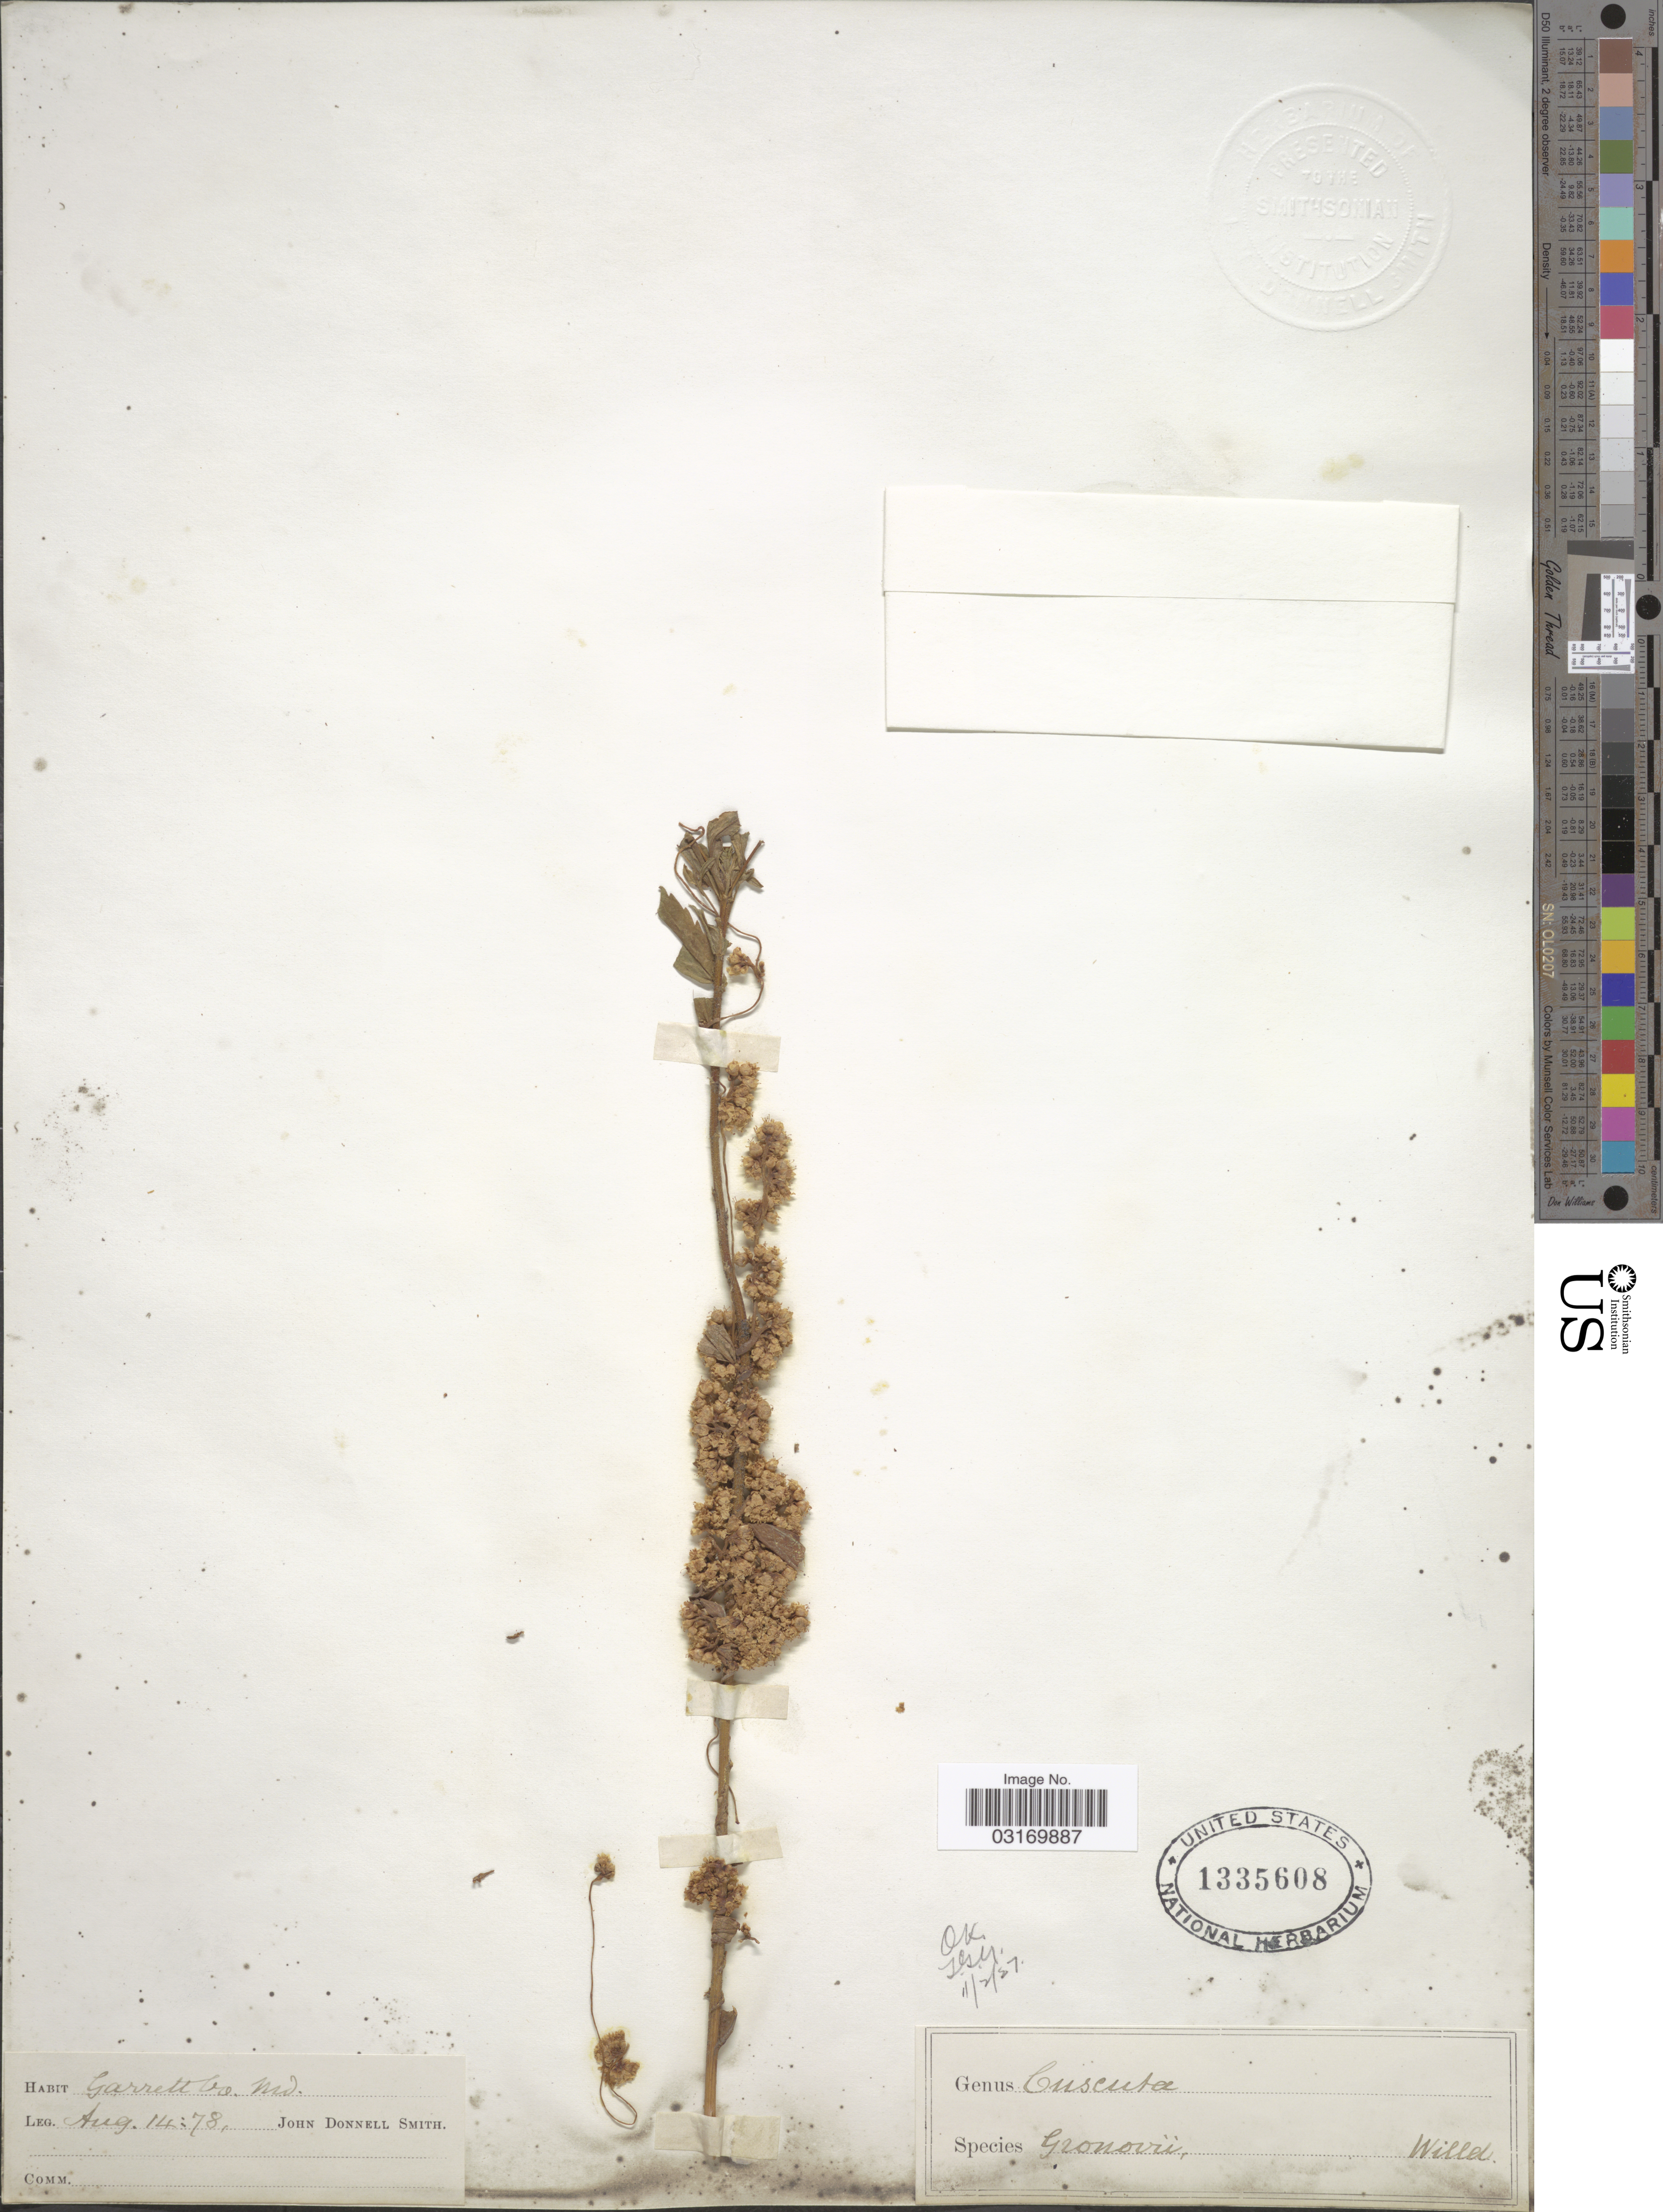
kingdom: Plantae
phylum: Tracheophyta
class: Magnoliopsida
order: Solanales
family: Convolvulaceae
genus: Cuscuta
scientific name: Cuscuta gronovii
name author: Willd. ex Schult.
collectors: J. Donnell Smith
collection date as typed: Transcribed d/m/y: 14/8/78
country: United States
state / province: Maryland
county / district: Garrett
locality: Garrett Co.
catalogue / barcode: US 1335608